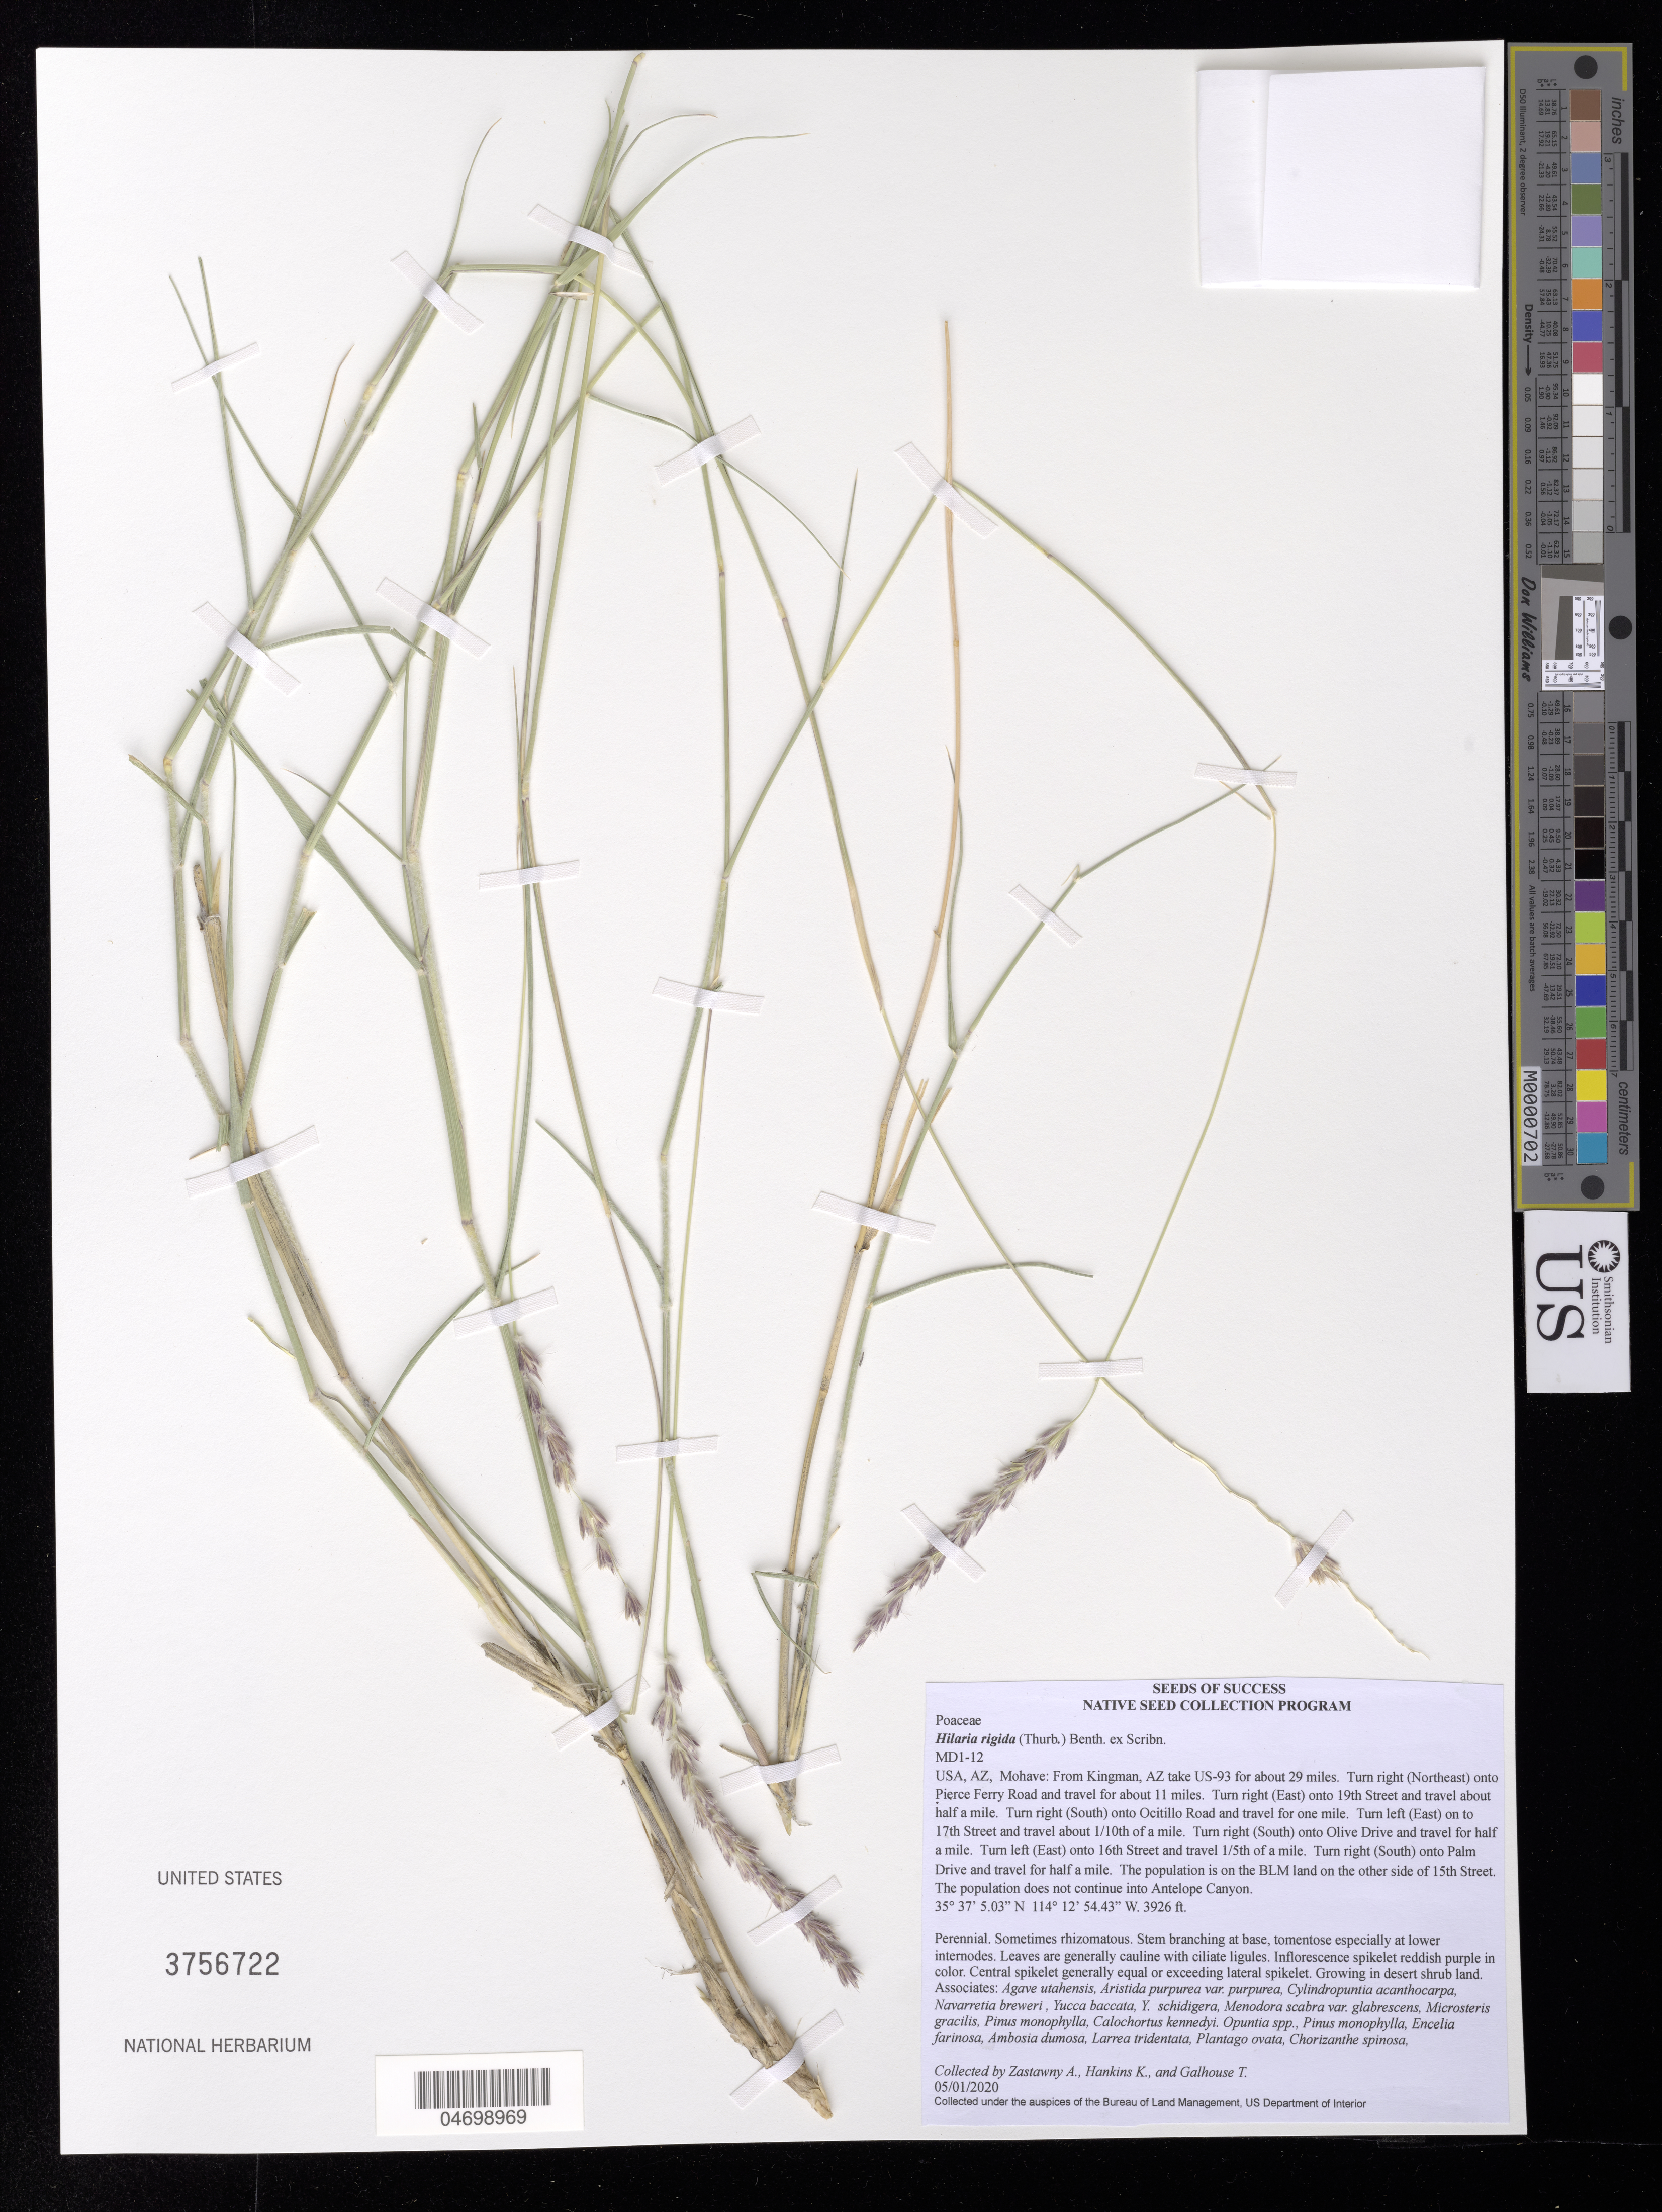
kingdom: Plantae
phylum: Tracheophyta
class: Liliopsida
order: Poales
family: Poaceae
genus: Hilaria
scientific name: Hilaria rigida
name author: (Thurb.) Benth. ex Scribn.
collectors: A. Zastawny, K. Hankins & T. Galhouse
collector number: MD1-12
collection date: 2020-05-01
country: United States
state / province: Arizona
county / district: Mojave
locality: BLM land on the other side of 15 th Street.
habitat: Desert shrub land. With Agave utahensis, Yucca baccata, Plantago ovata, etc.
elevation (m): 1197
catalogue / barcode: US 3756722